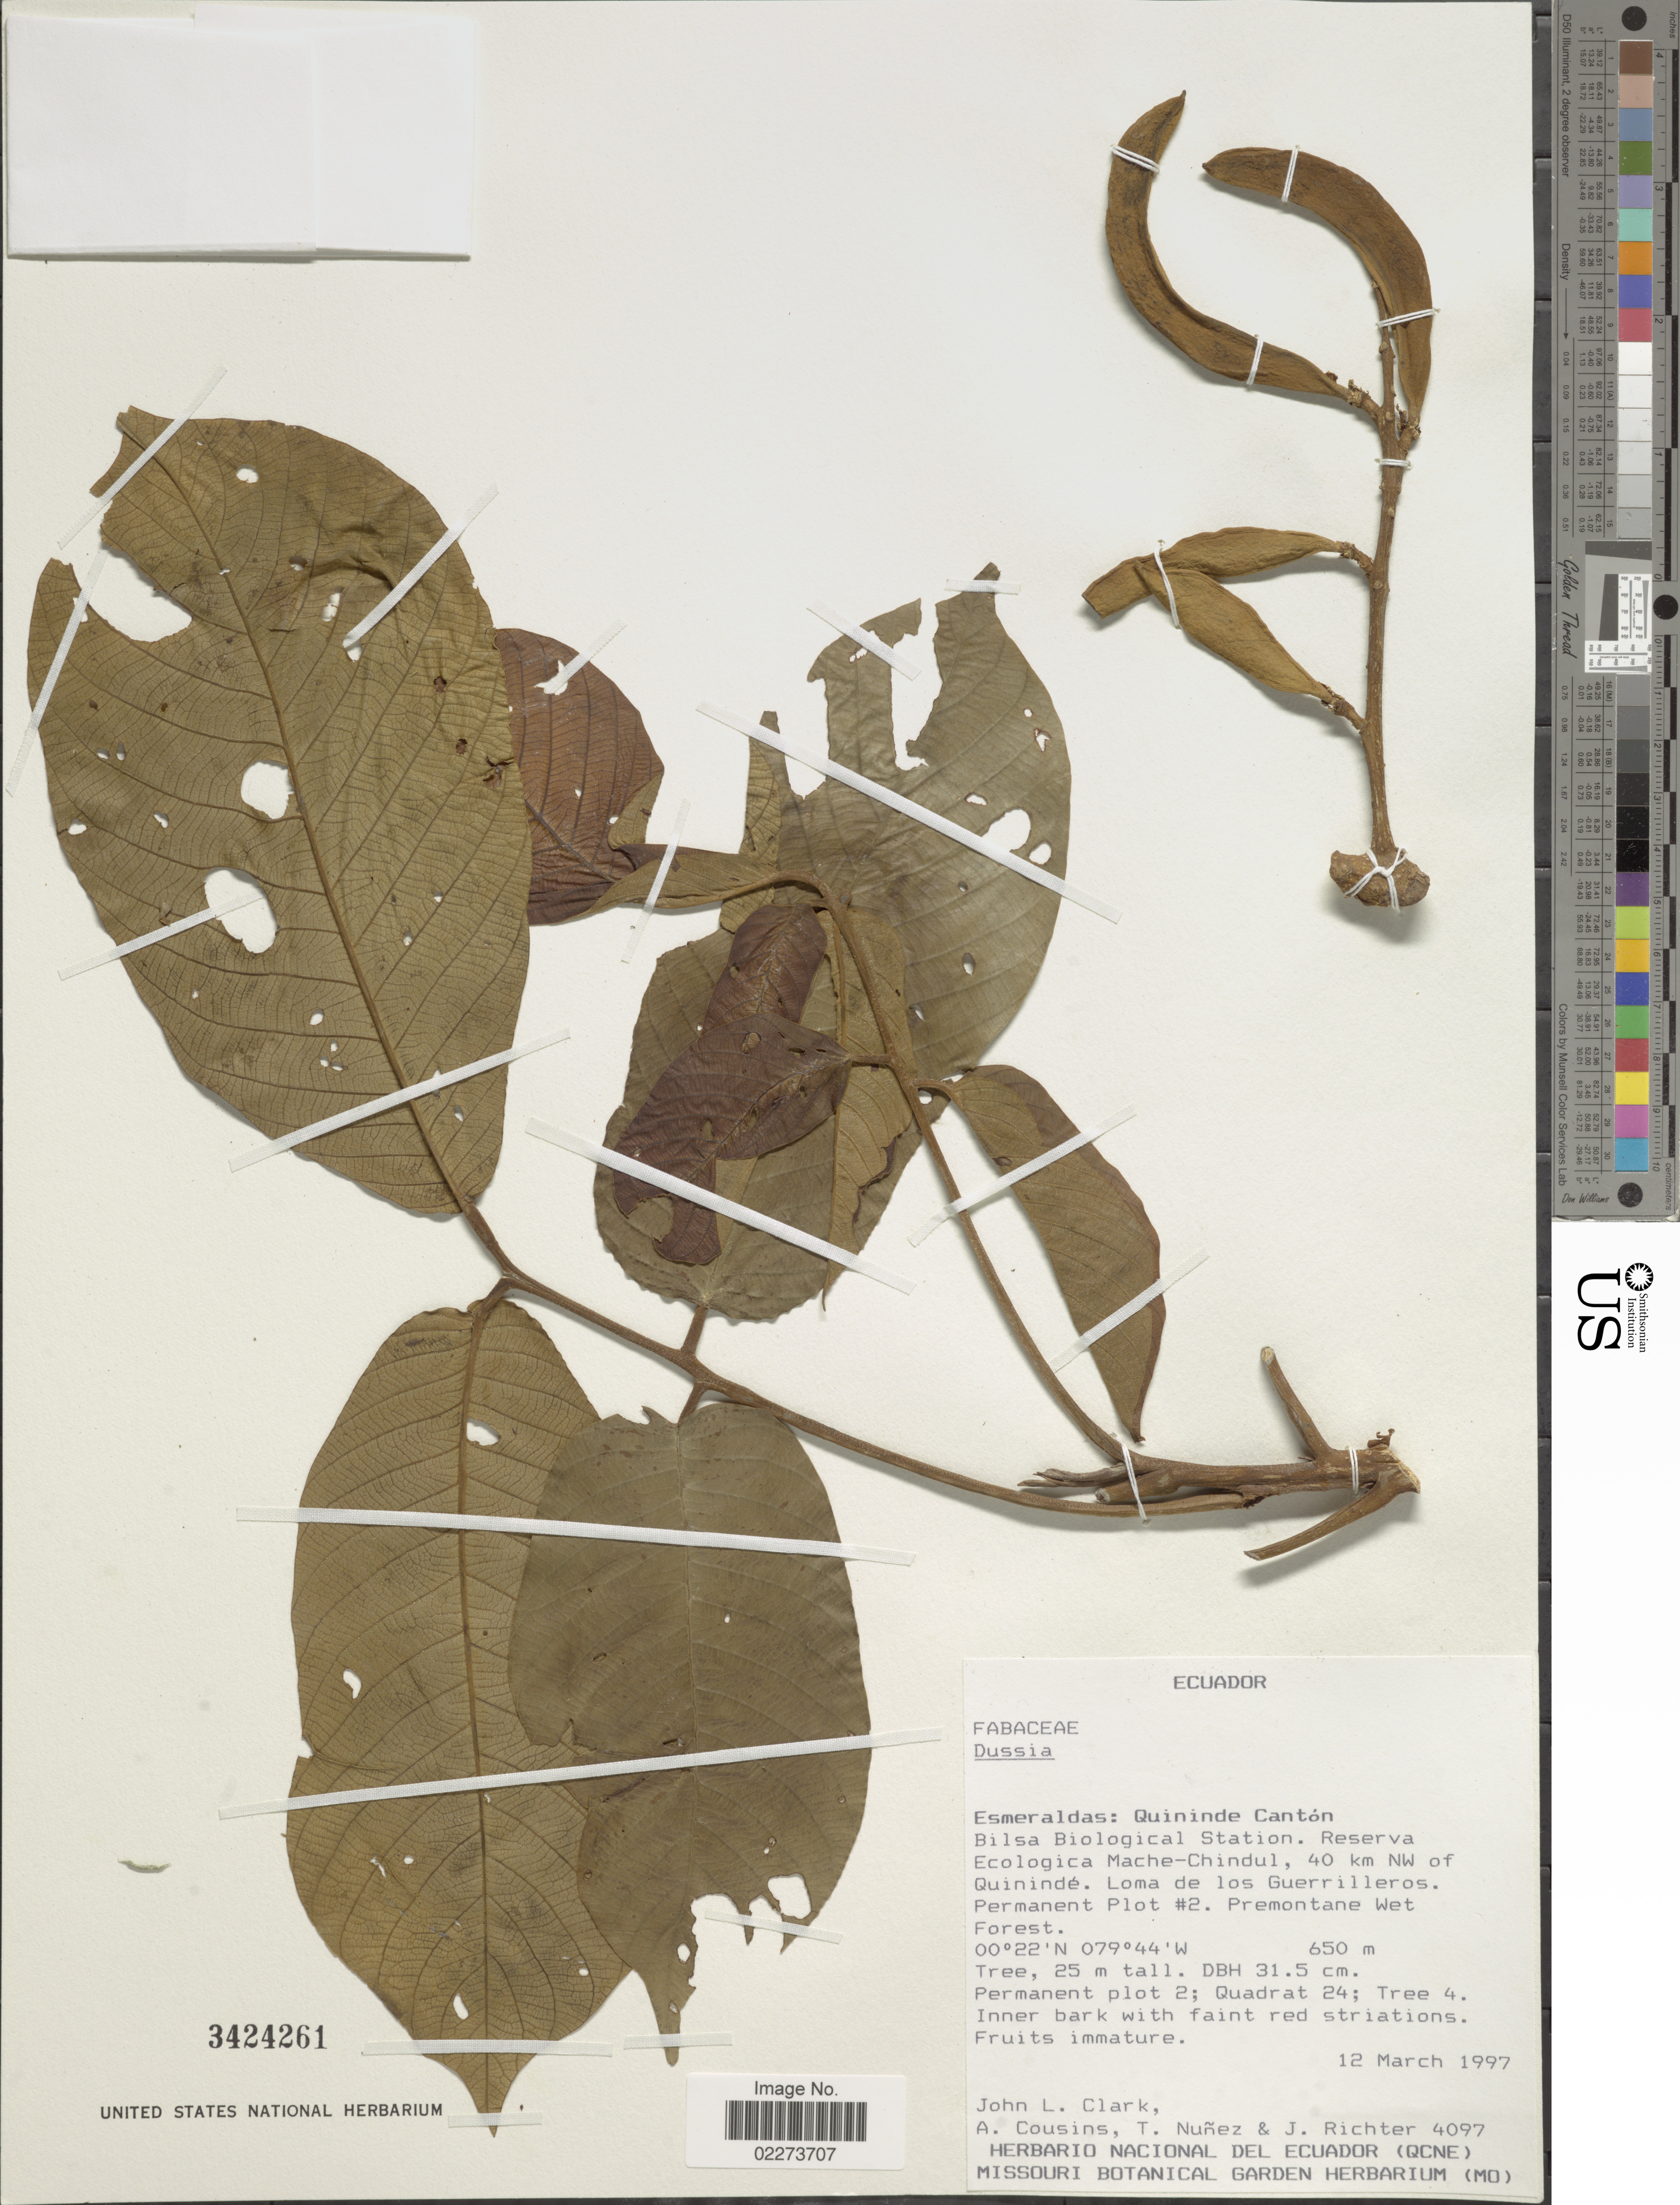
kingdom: Plantae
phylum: Tracheophyta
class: Magnoliopsida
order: Fabales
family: Fabaceae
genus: Dussia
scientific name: Dussia sp.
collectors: J. L. Clark, A. Cousins, T. Núñez & J. Richter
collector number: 4097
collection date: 1997-03-12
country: Ecuador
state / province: Esmeraldas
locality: Esmeraldas: Quininde Canton, Bilsa Biological Station, Reserva Ecologica Mache-Chindul, 40 km NW of Quininde. Loma de Guerilleros, Permanent Plot #2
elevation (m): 650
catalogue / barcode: US 3424261